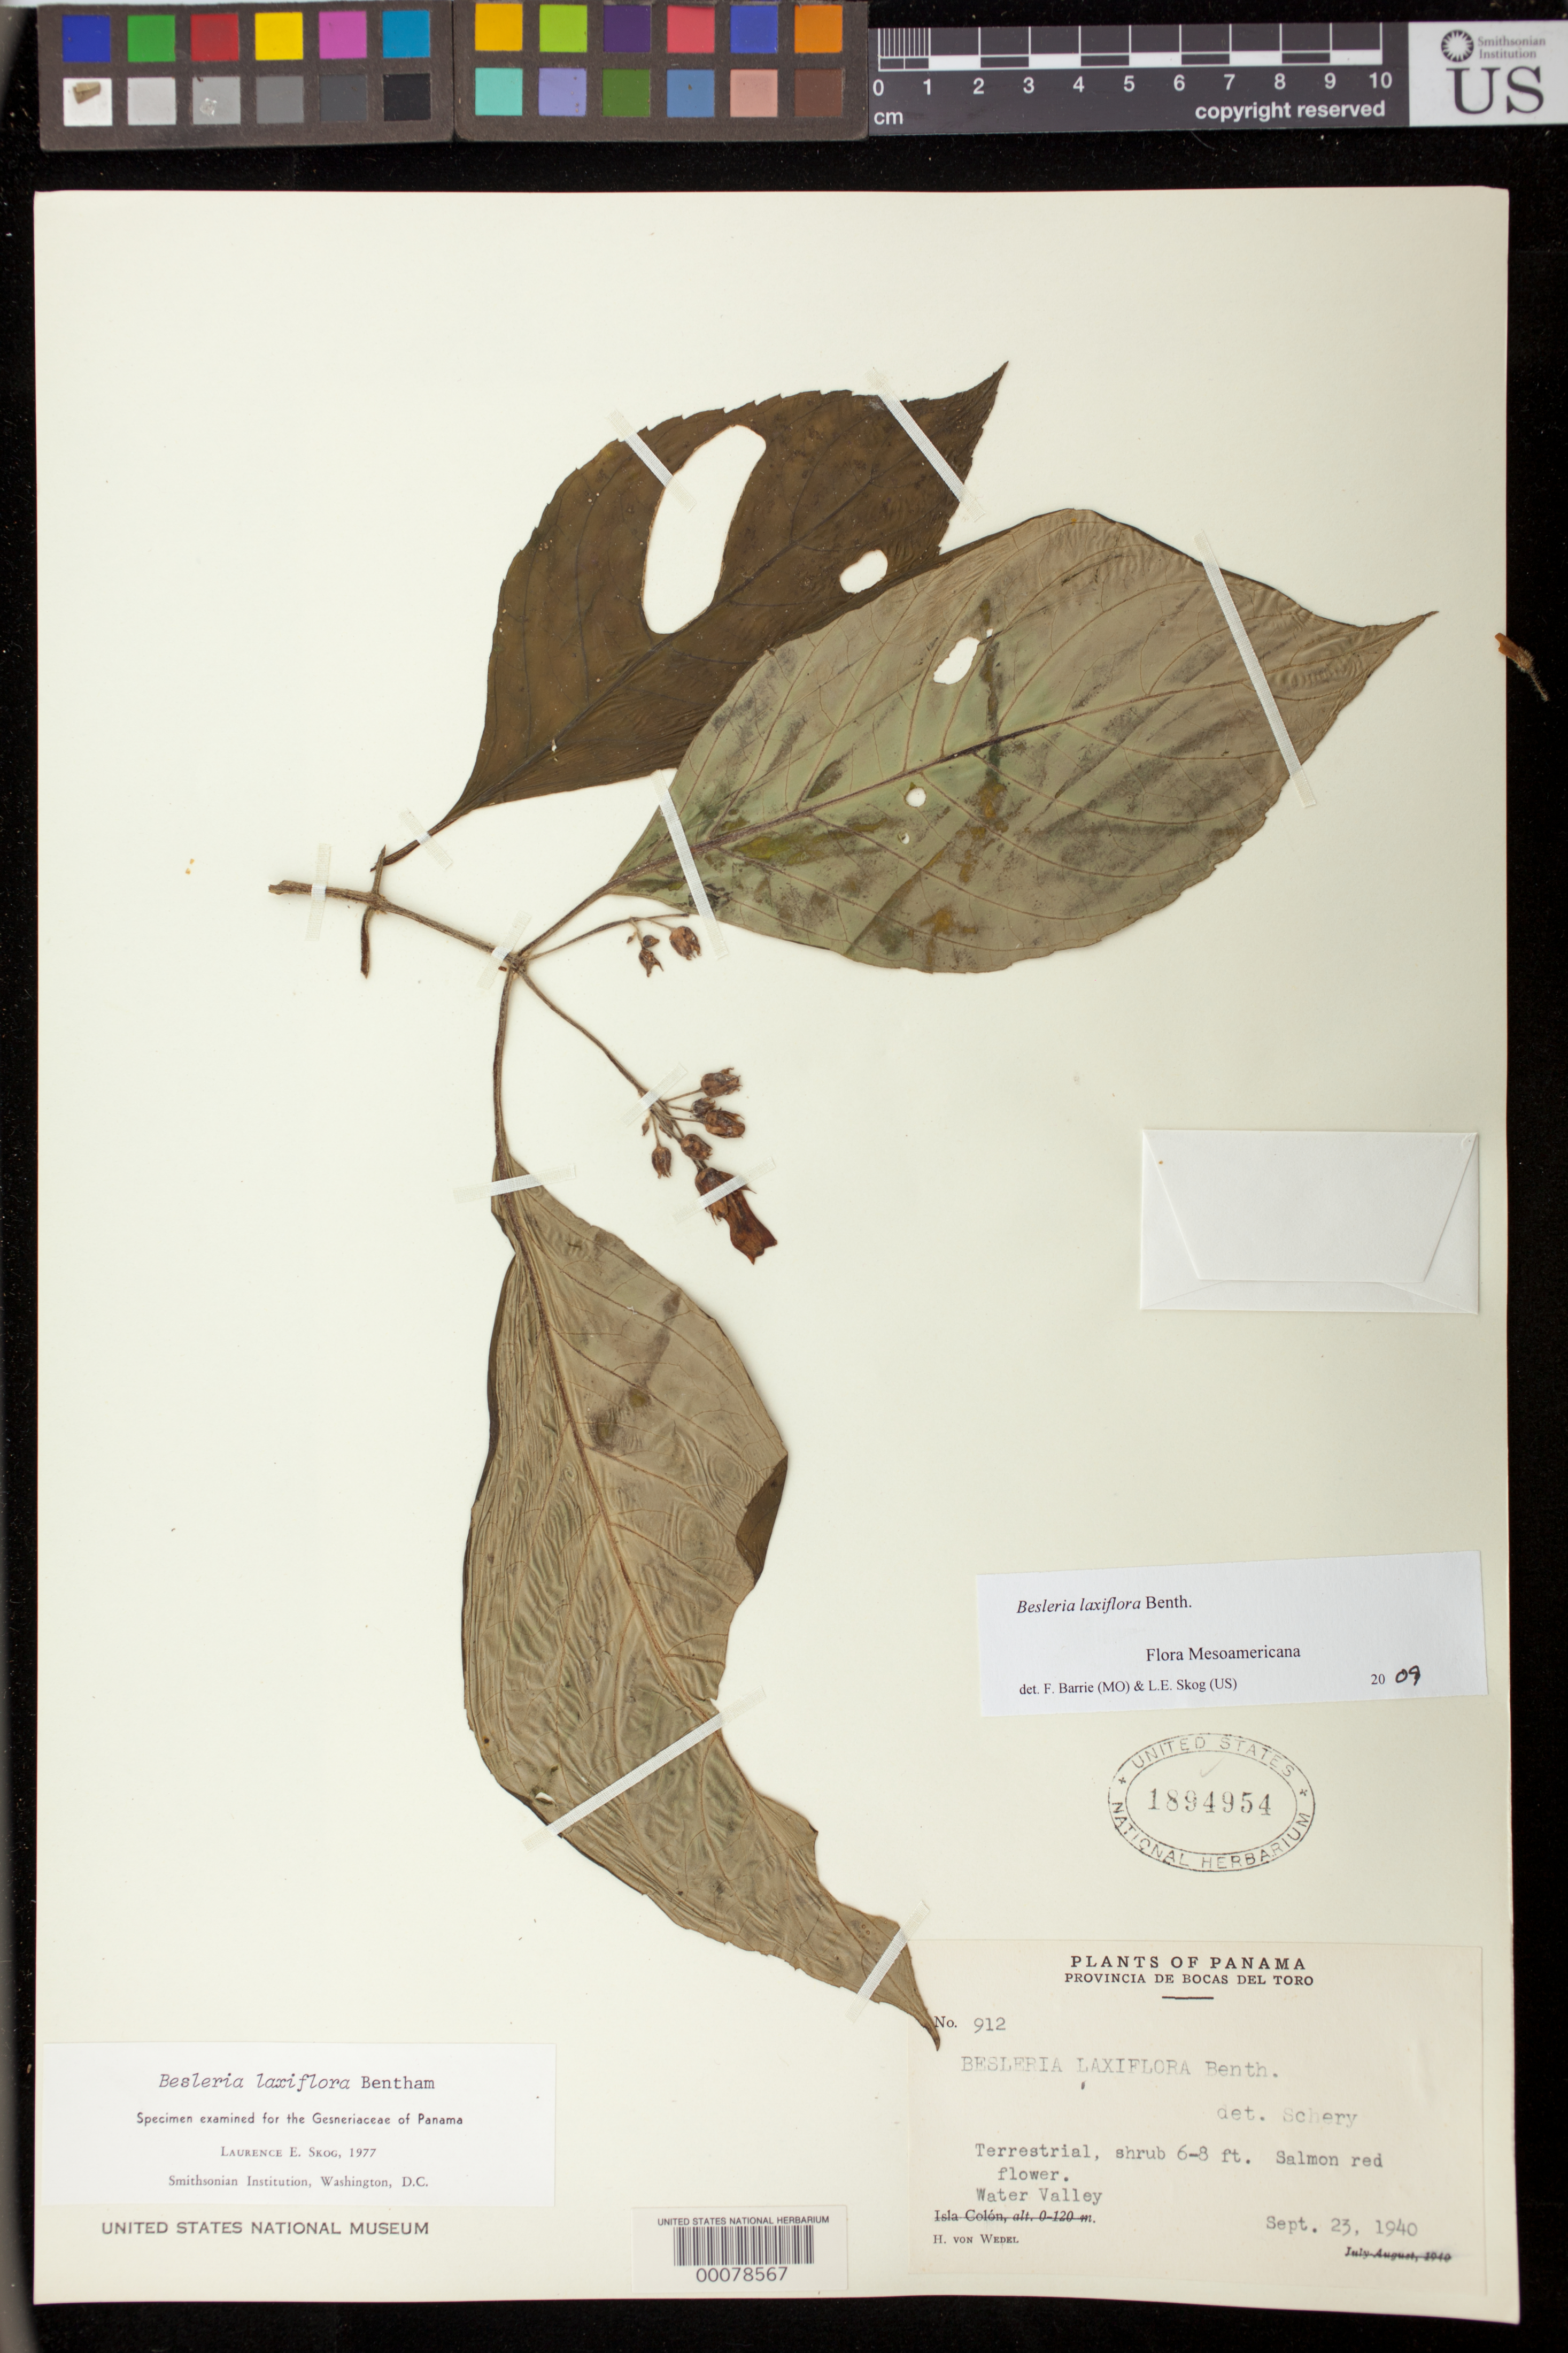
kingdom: Plantae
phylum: Tracheophyta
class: Magnoliopsida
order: Lamiales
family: Gesneriaceae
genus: Besleria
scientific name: Besleria laxiflora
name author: Benth.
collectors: H. von Wedel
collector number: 912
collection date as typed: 23 Sep 1940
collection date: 1940-09-23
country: Panama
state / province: Bocas del Toro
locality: Water Valley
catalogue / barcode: US 1894954